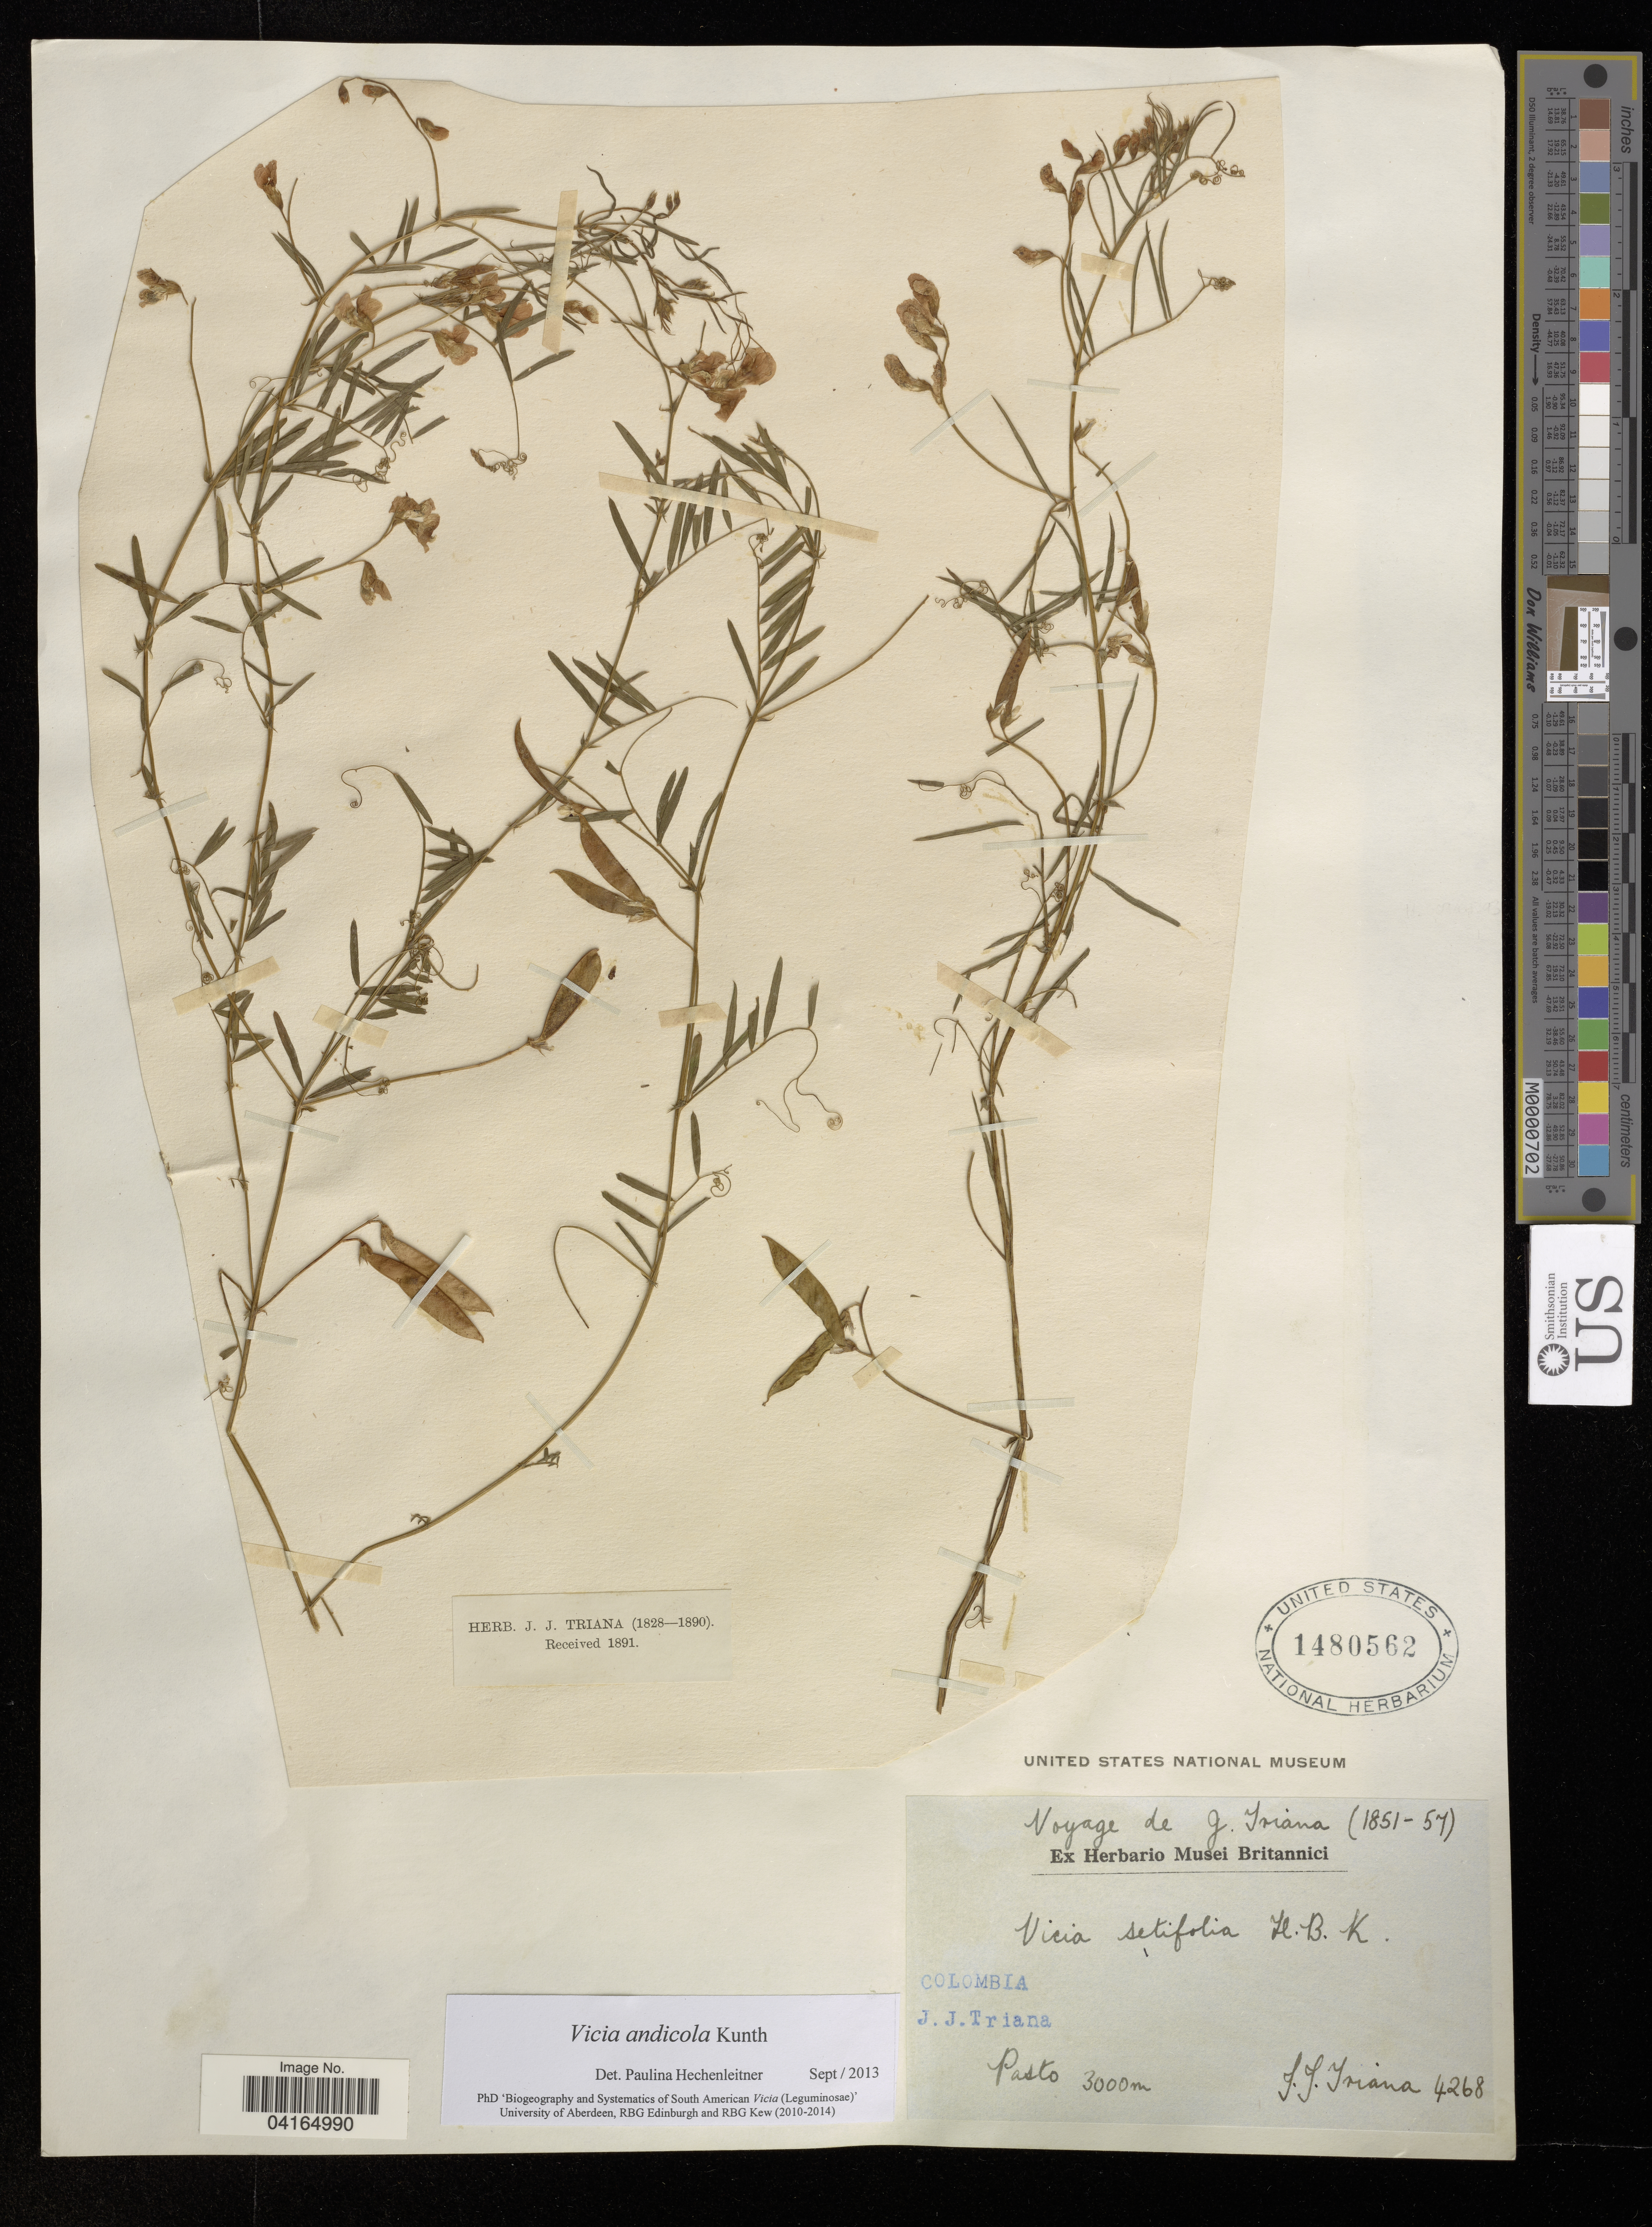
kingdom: Plantae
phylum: Tracheophyta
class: Magnoliopsida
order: Fabales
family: Fabaceae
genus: Vicia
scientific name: Vicia andicola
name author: Kunth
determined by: Hechenleitner, Paulina, RBG Edinburgh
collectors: J. J. Triana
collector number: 4268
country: Colombia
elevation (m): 3000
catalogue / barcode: US 1480562